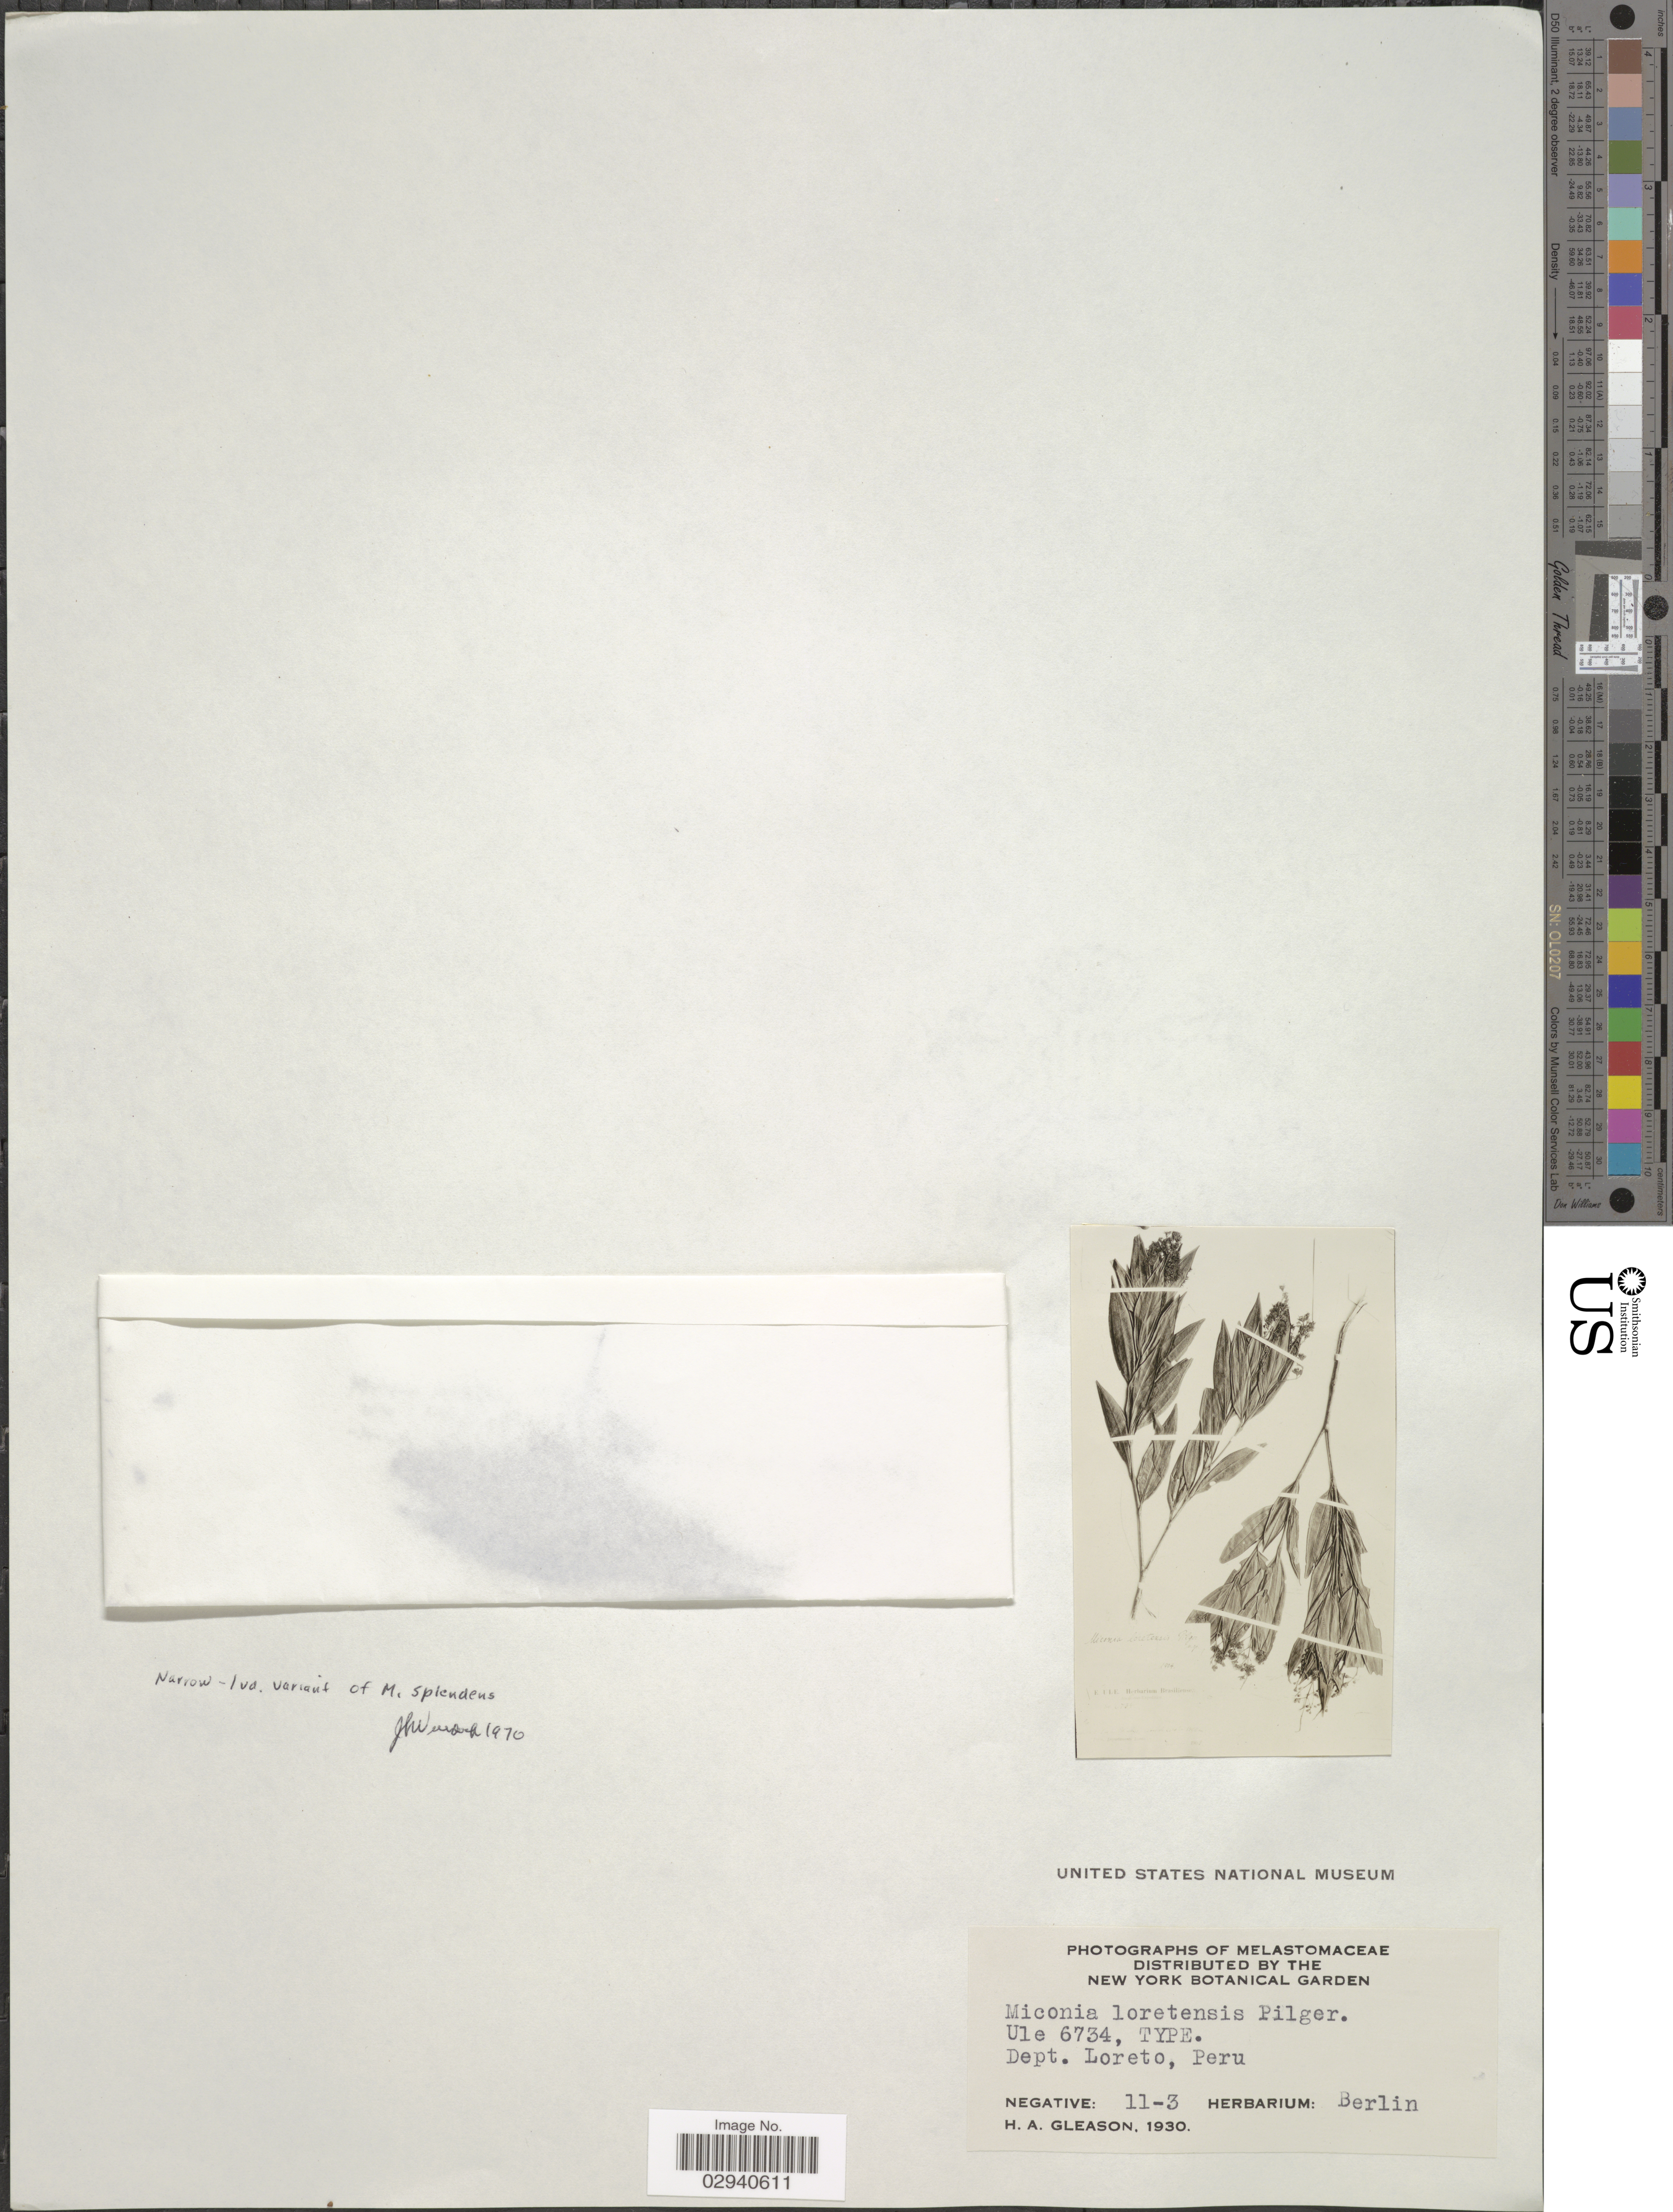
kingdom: Plantae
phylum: Tracheophyta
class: Magnoliopsida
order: Myrtales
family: Melastomataceae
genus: Miconia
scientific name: Miconia loretensis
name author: Pilg.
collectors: -- Ule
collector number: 6734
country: Peru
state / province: Loreto